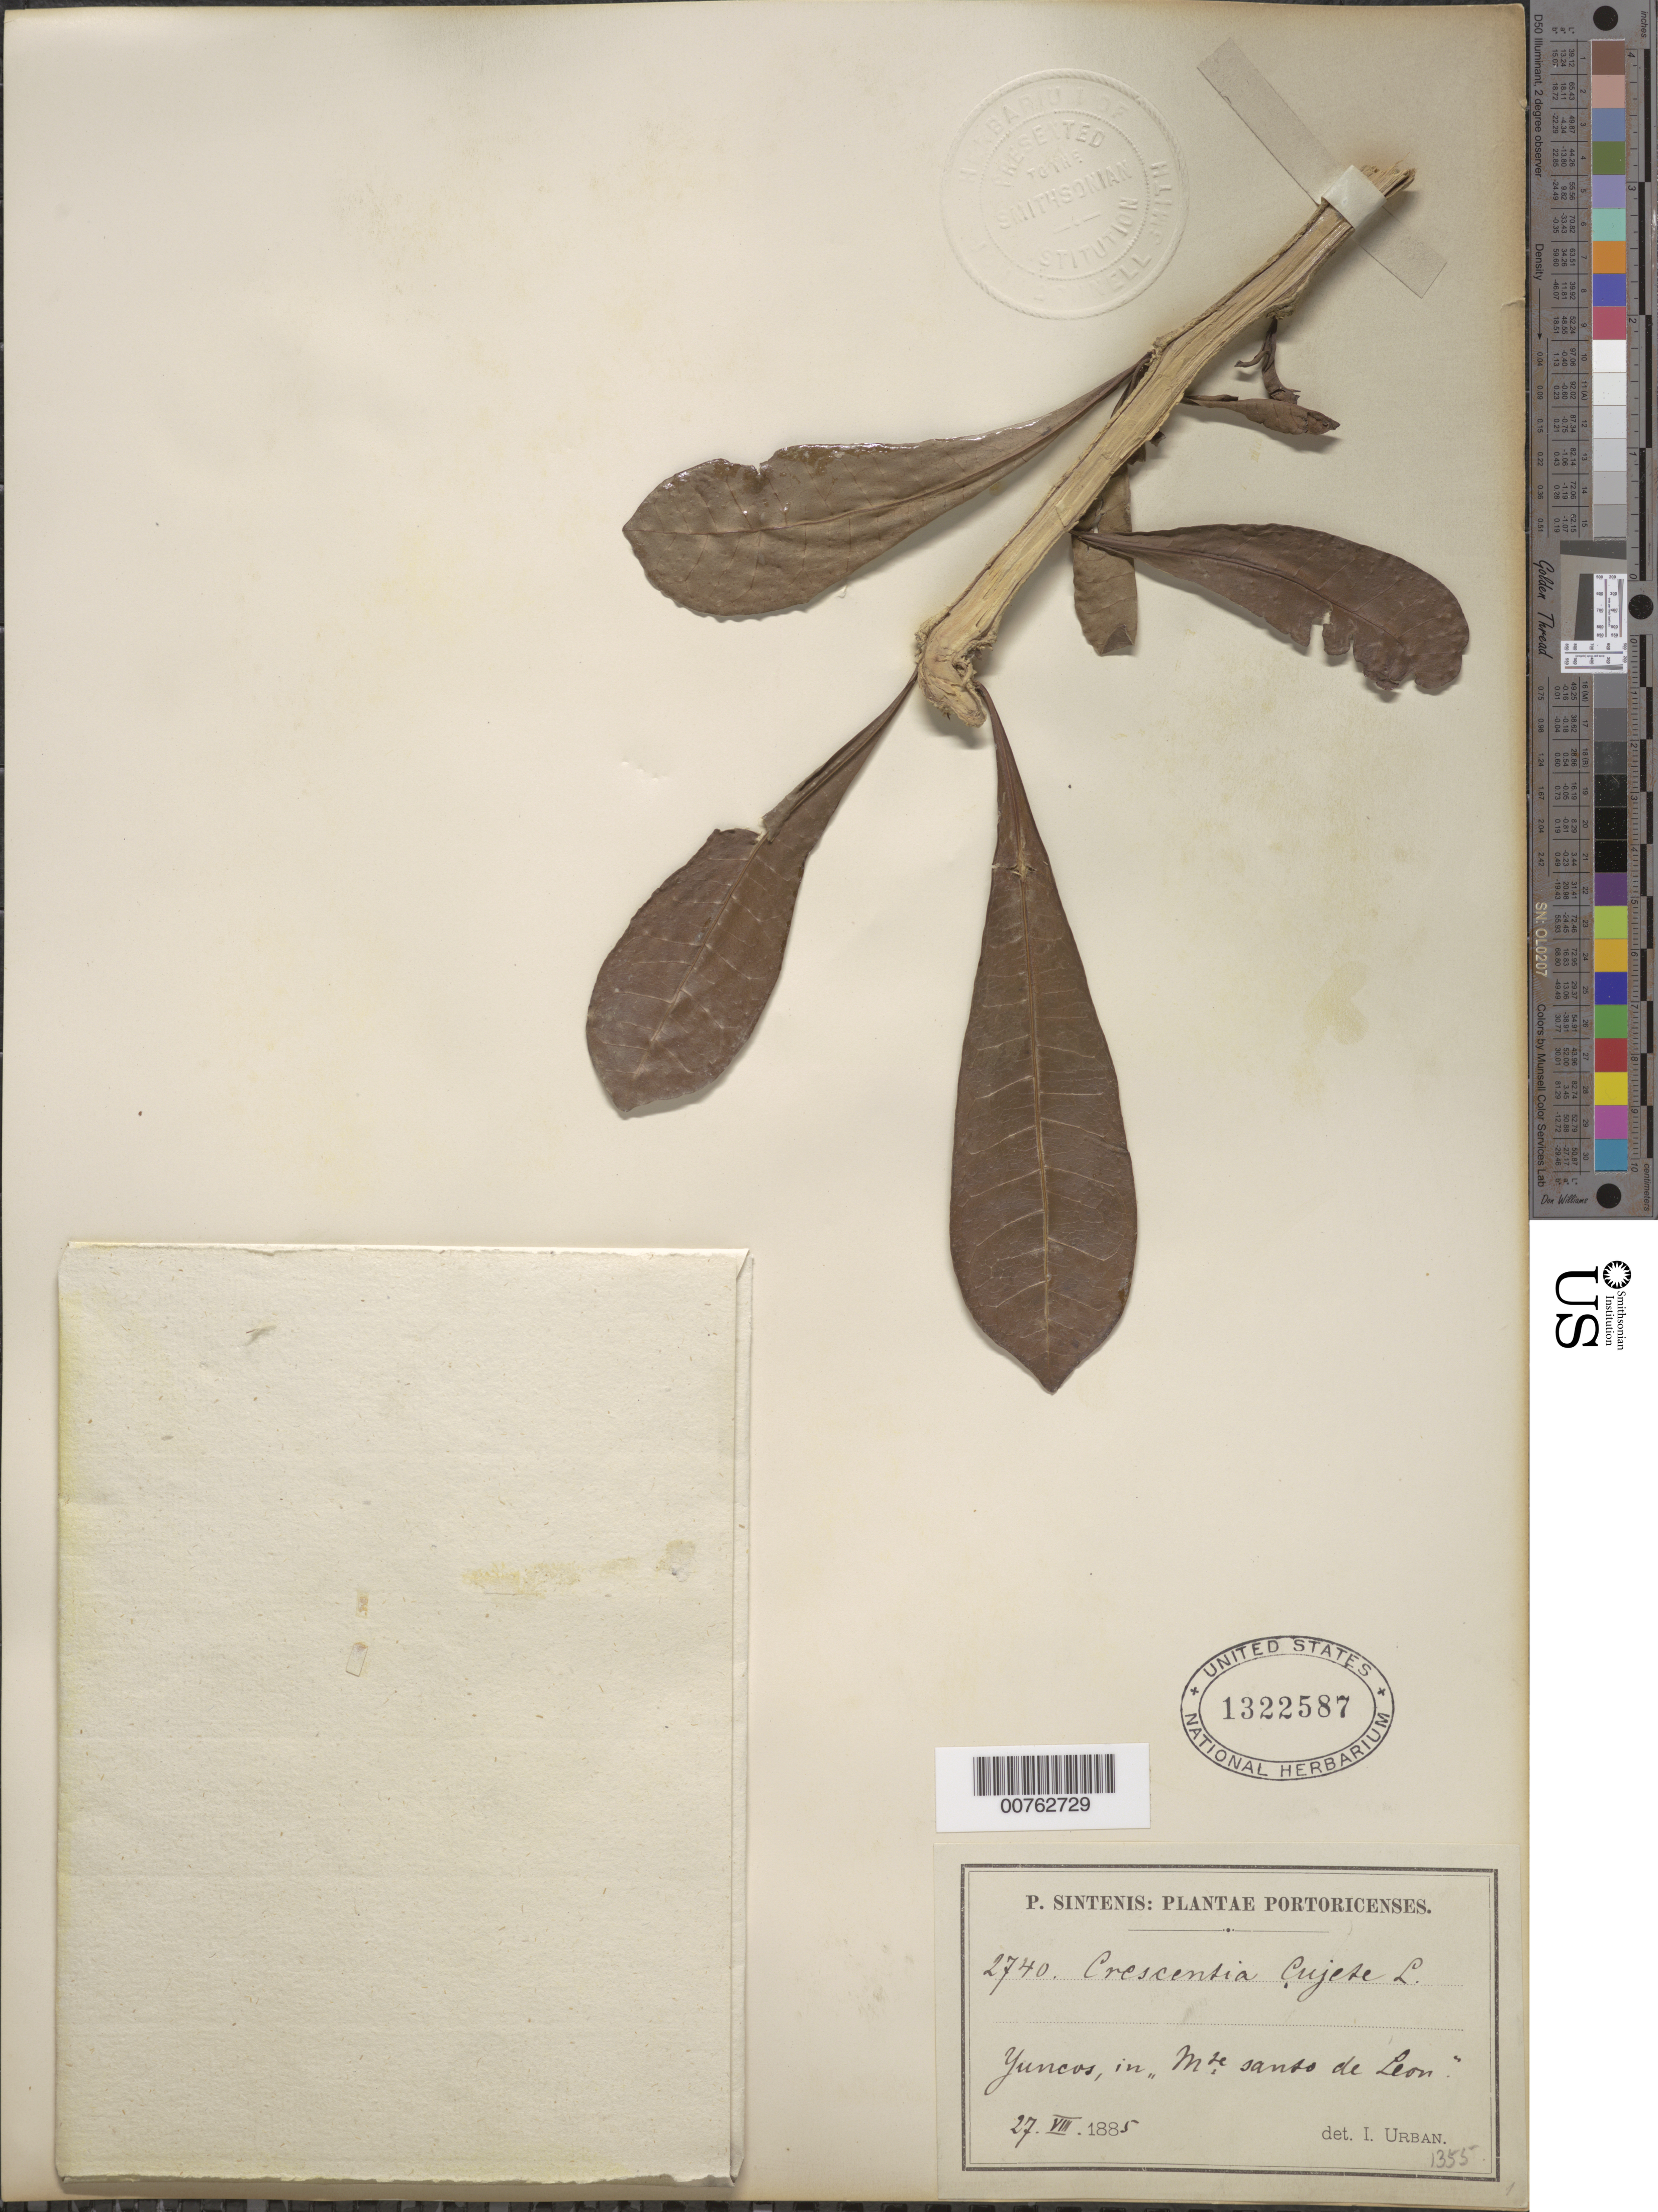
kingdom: Plantae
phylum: Tracheophyta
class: Magnoliopsida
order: Lamiales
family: Bignoniaceae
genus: Crescentia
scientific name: Crescentia cujete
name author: L.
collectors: P. Sintenis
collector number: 2740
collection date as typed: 27 Aug 1885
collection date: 1885-08-27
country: Puerto Rico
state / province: Juncos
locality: Juncos, in Mte. Santo de Leon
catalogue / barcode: US 1322587